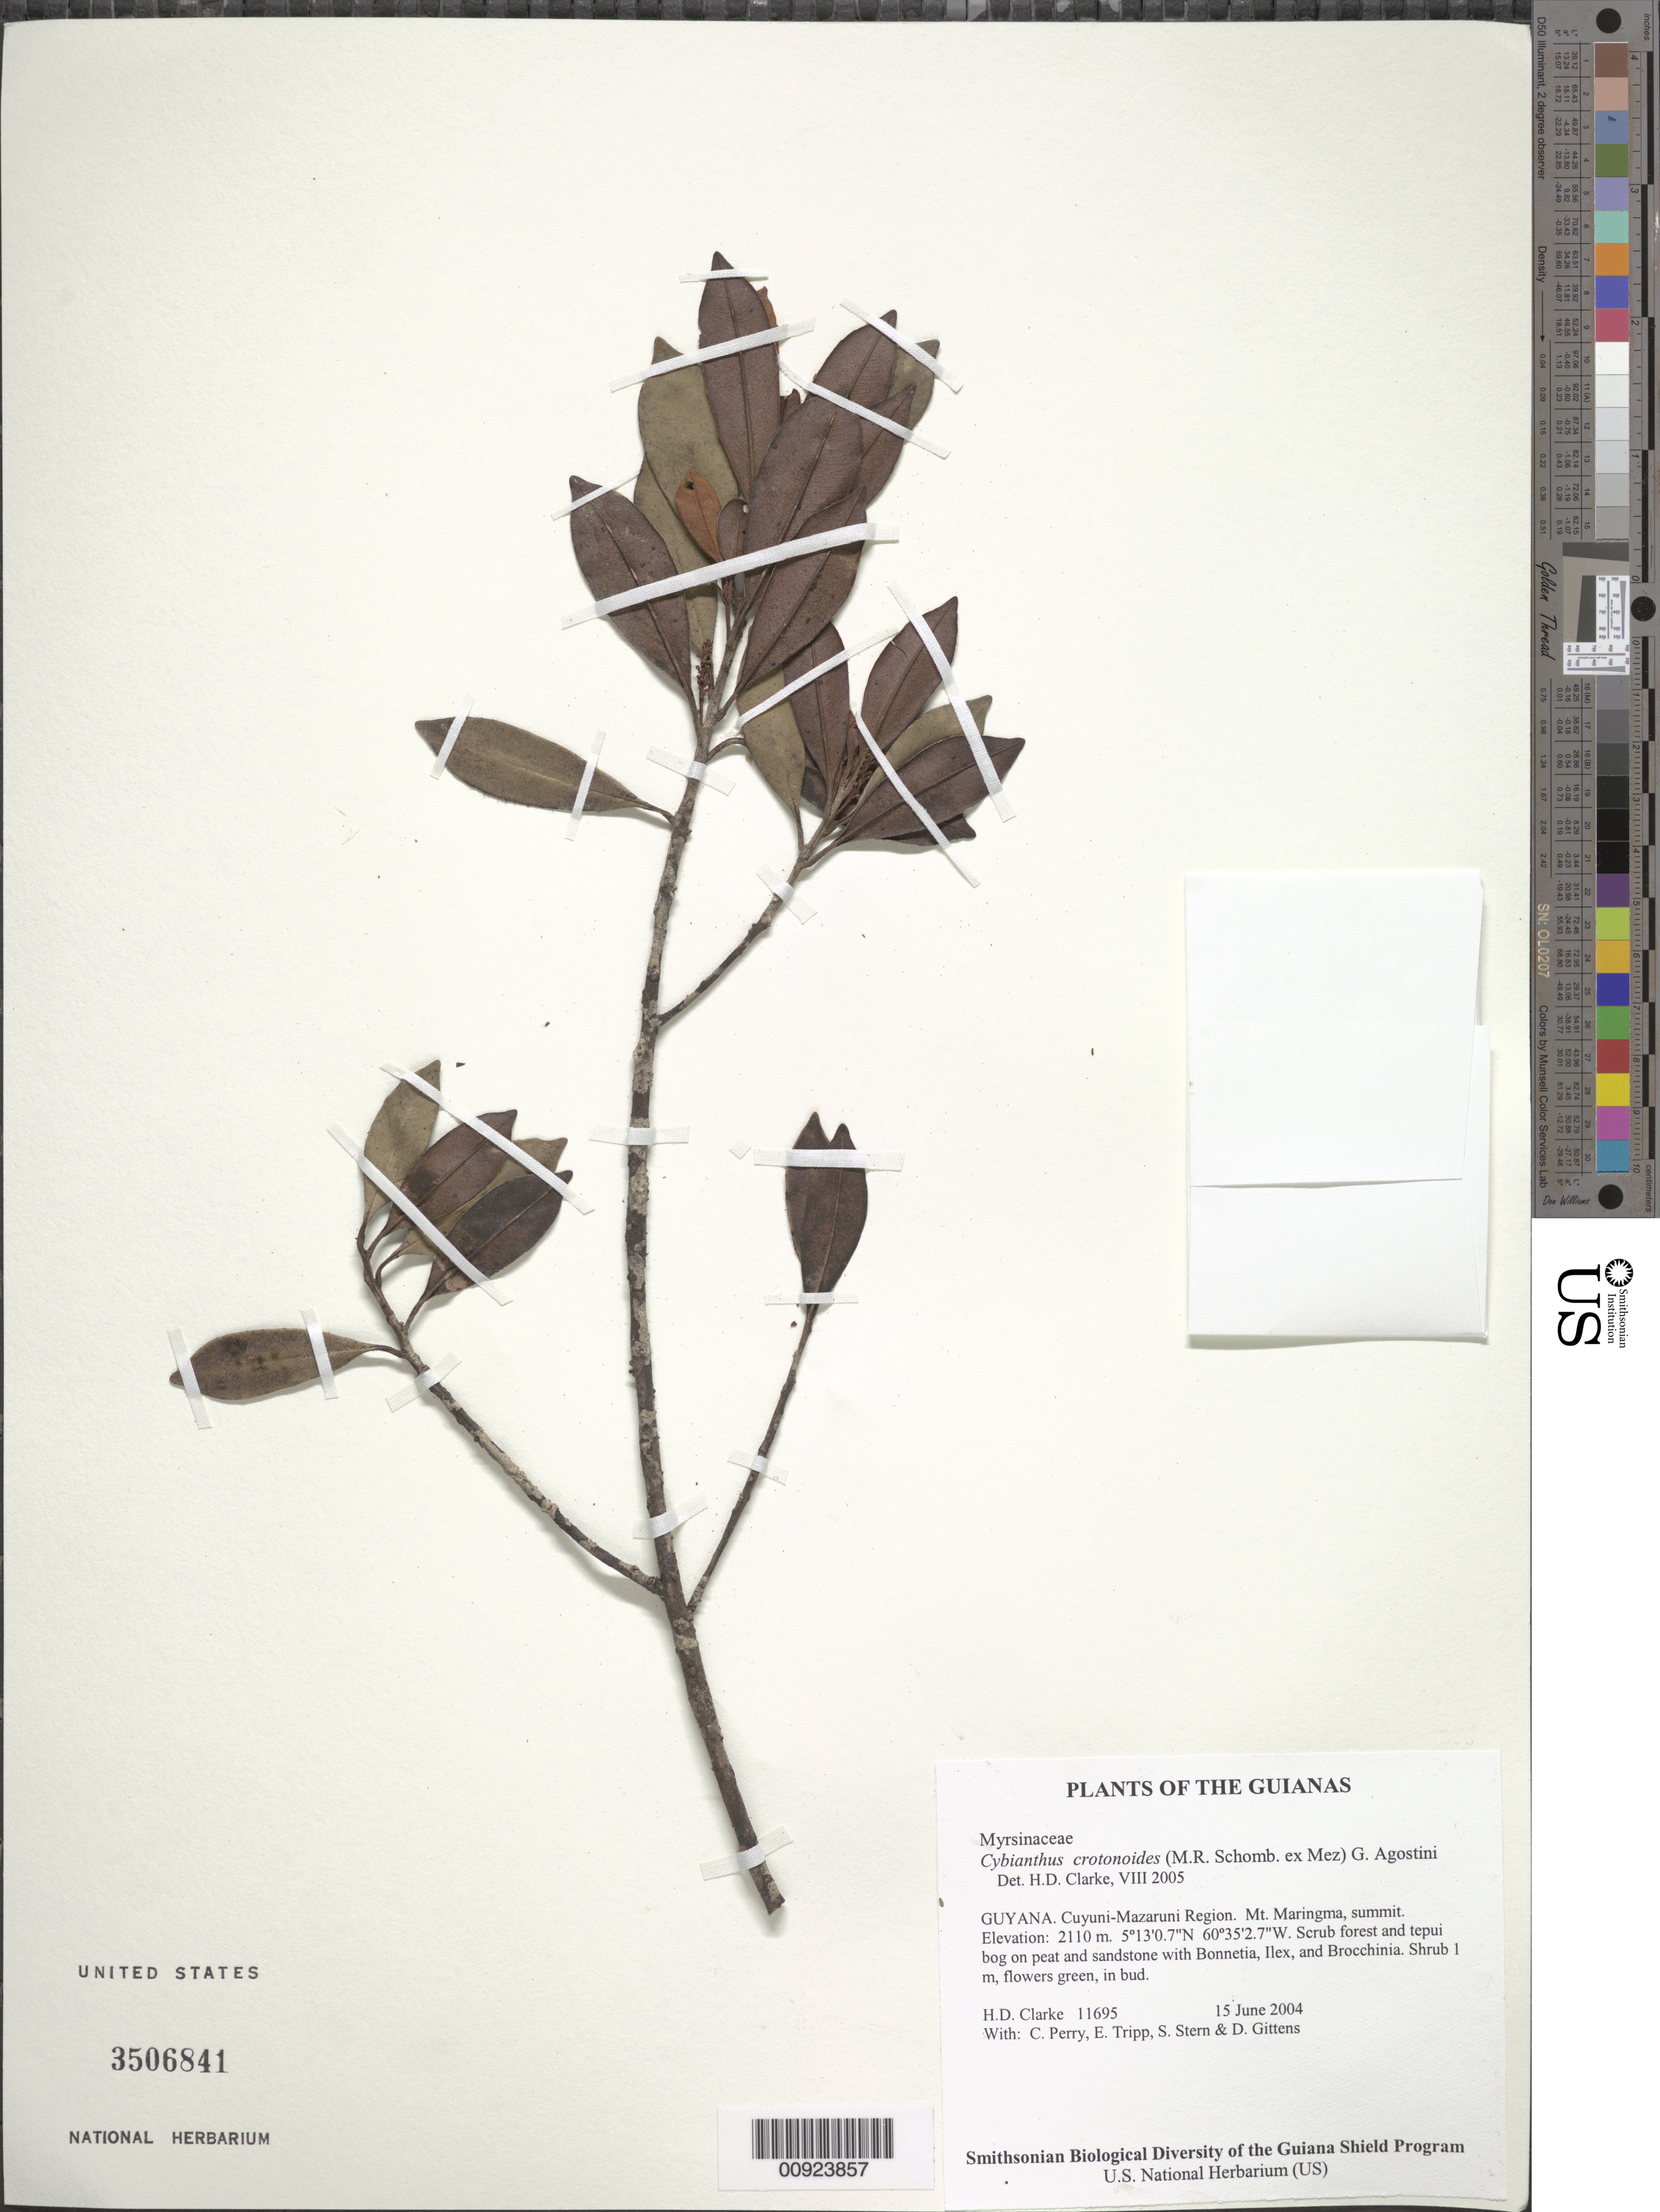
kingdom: Plantae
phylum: Tracheophyta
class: Magnoliopsida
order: Ericales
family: Primulaceae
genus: Cybianthus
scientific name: Cybianthus crotonoides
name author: (M.R. Schomb. ex Mez) G. Agostini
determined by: Clarke, H. D., University of North Carolina (Asheville)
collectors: H. D. Clarke, C. Perry, E. Tripp, S. R. Stern & D. Gittens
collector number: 11695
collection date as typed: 15 June 2004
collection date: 2004-06-15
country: Guyana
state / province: Cuyuni-Mazaruni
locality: Mt. Maringma, summit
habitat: Scrub forest and tepui bog on peat and sandstone with Bonnetia, Ilex, and Brocchinia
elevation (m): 2110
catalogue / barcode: US 3506841